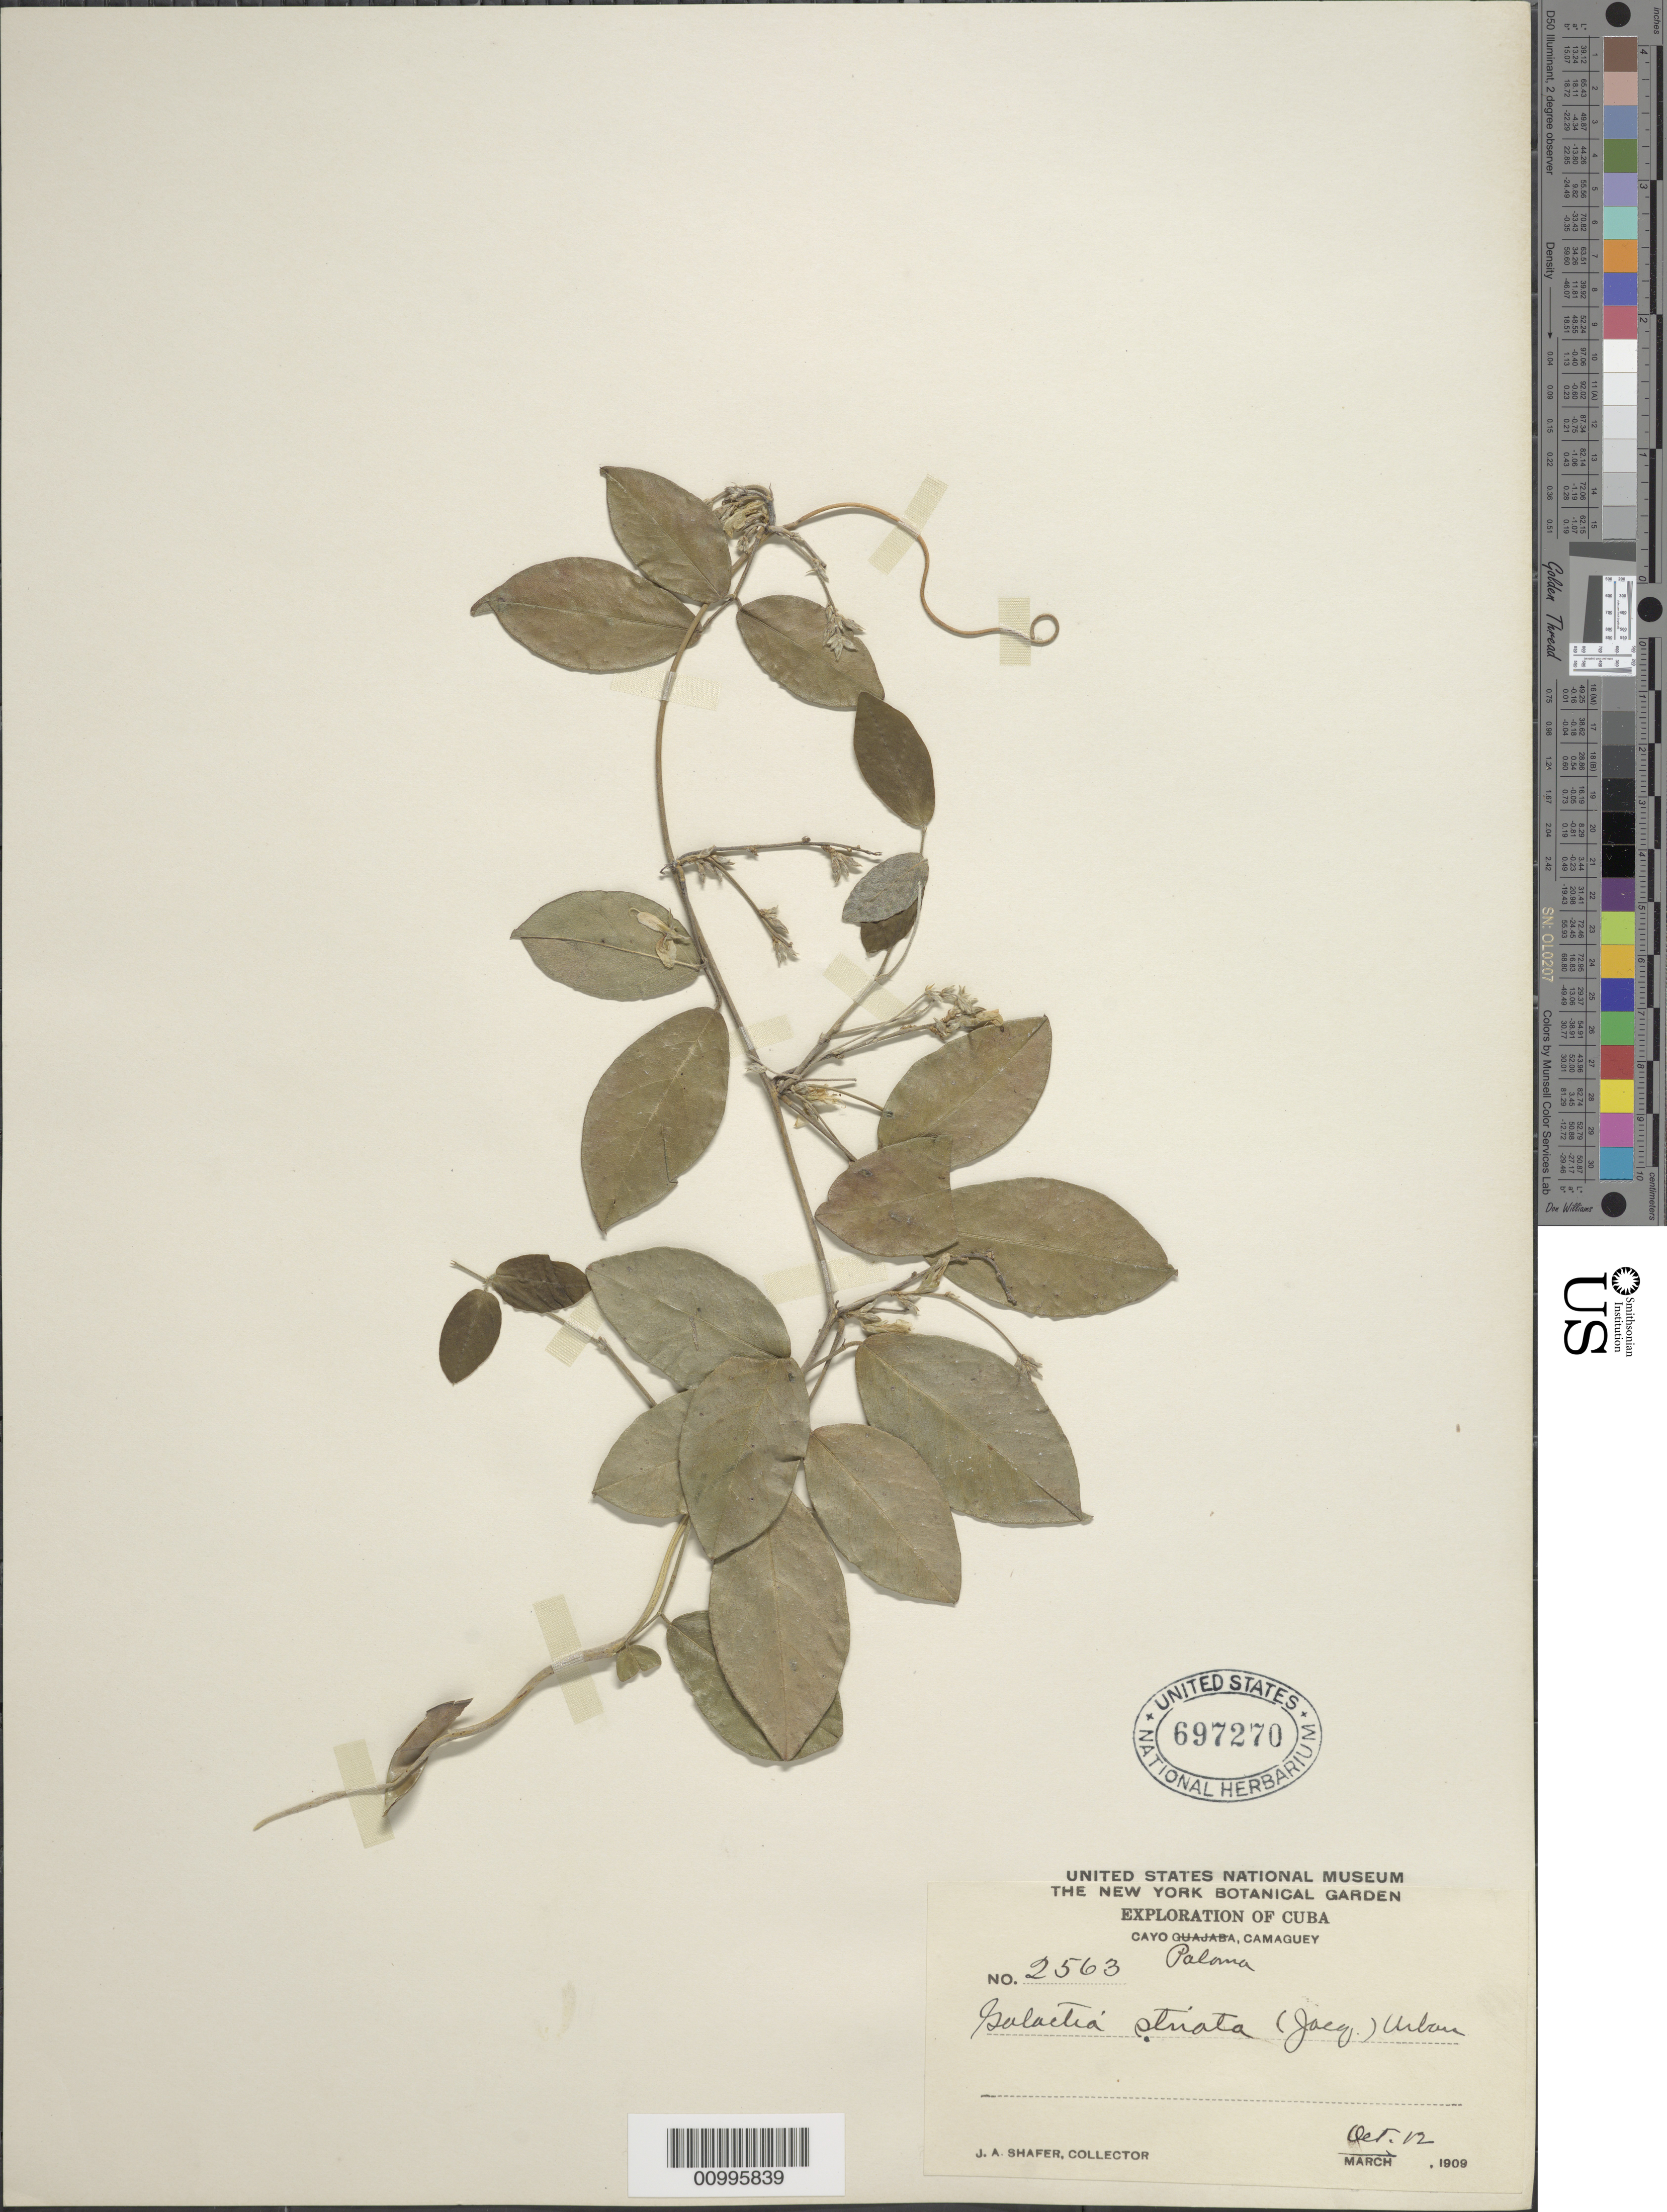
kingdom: Plantae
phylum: Tracheophyta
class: Magnoliopsida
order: Fabales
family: Fabaceae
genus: Galactia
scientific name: Galactia striata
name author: (Jacq.) Urb.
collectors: J. A. Shafer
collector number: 2563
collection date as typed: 12 Oct 1909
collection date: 1909-10-12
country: Cuba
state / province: Camagüey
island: Cuba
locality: Cayo Paloma and Cameguey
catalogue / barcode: US 697270